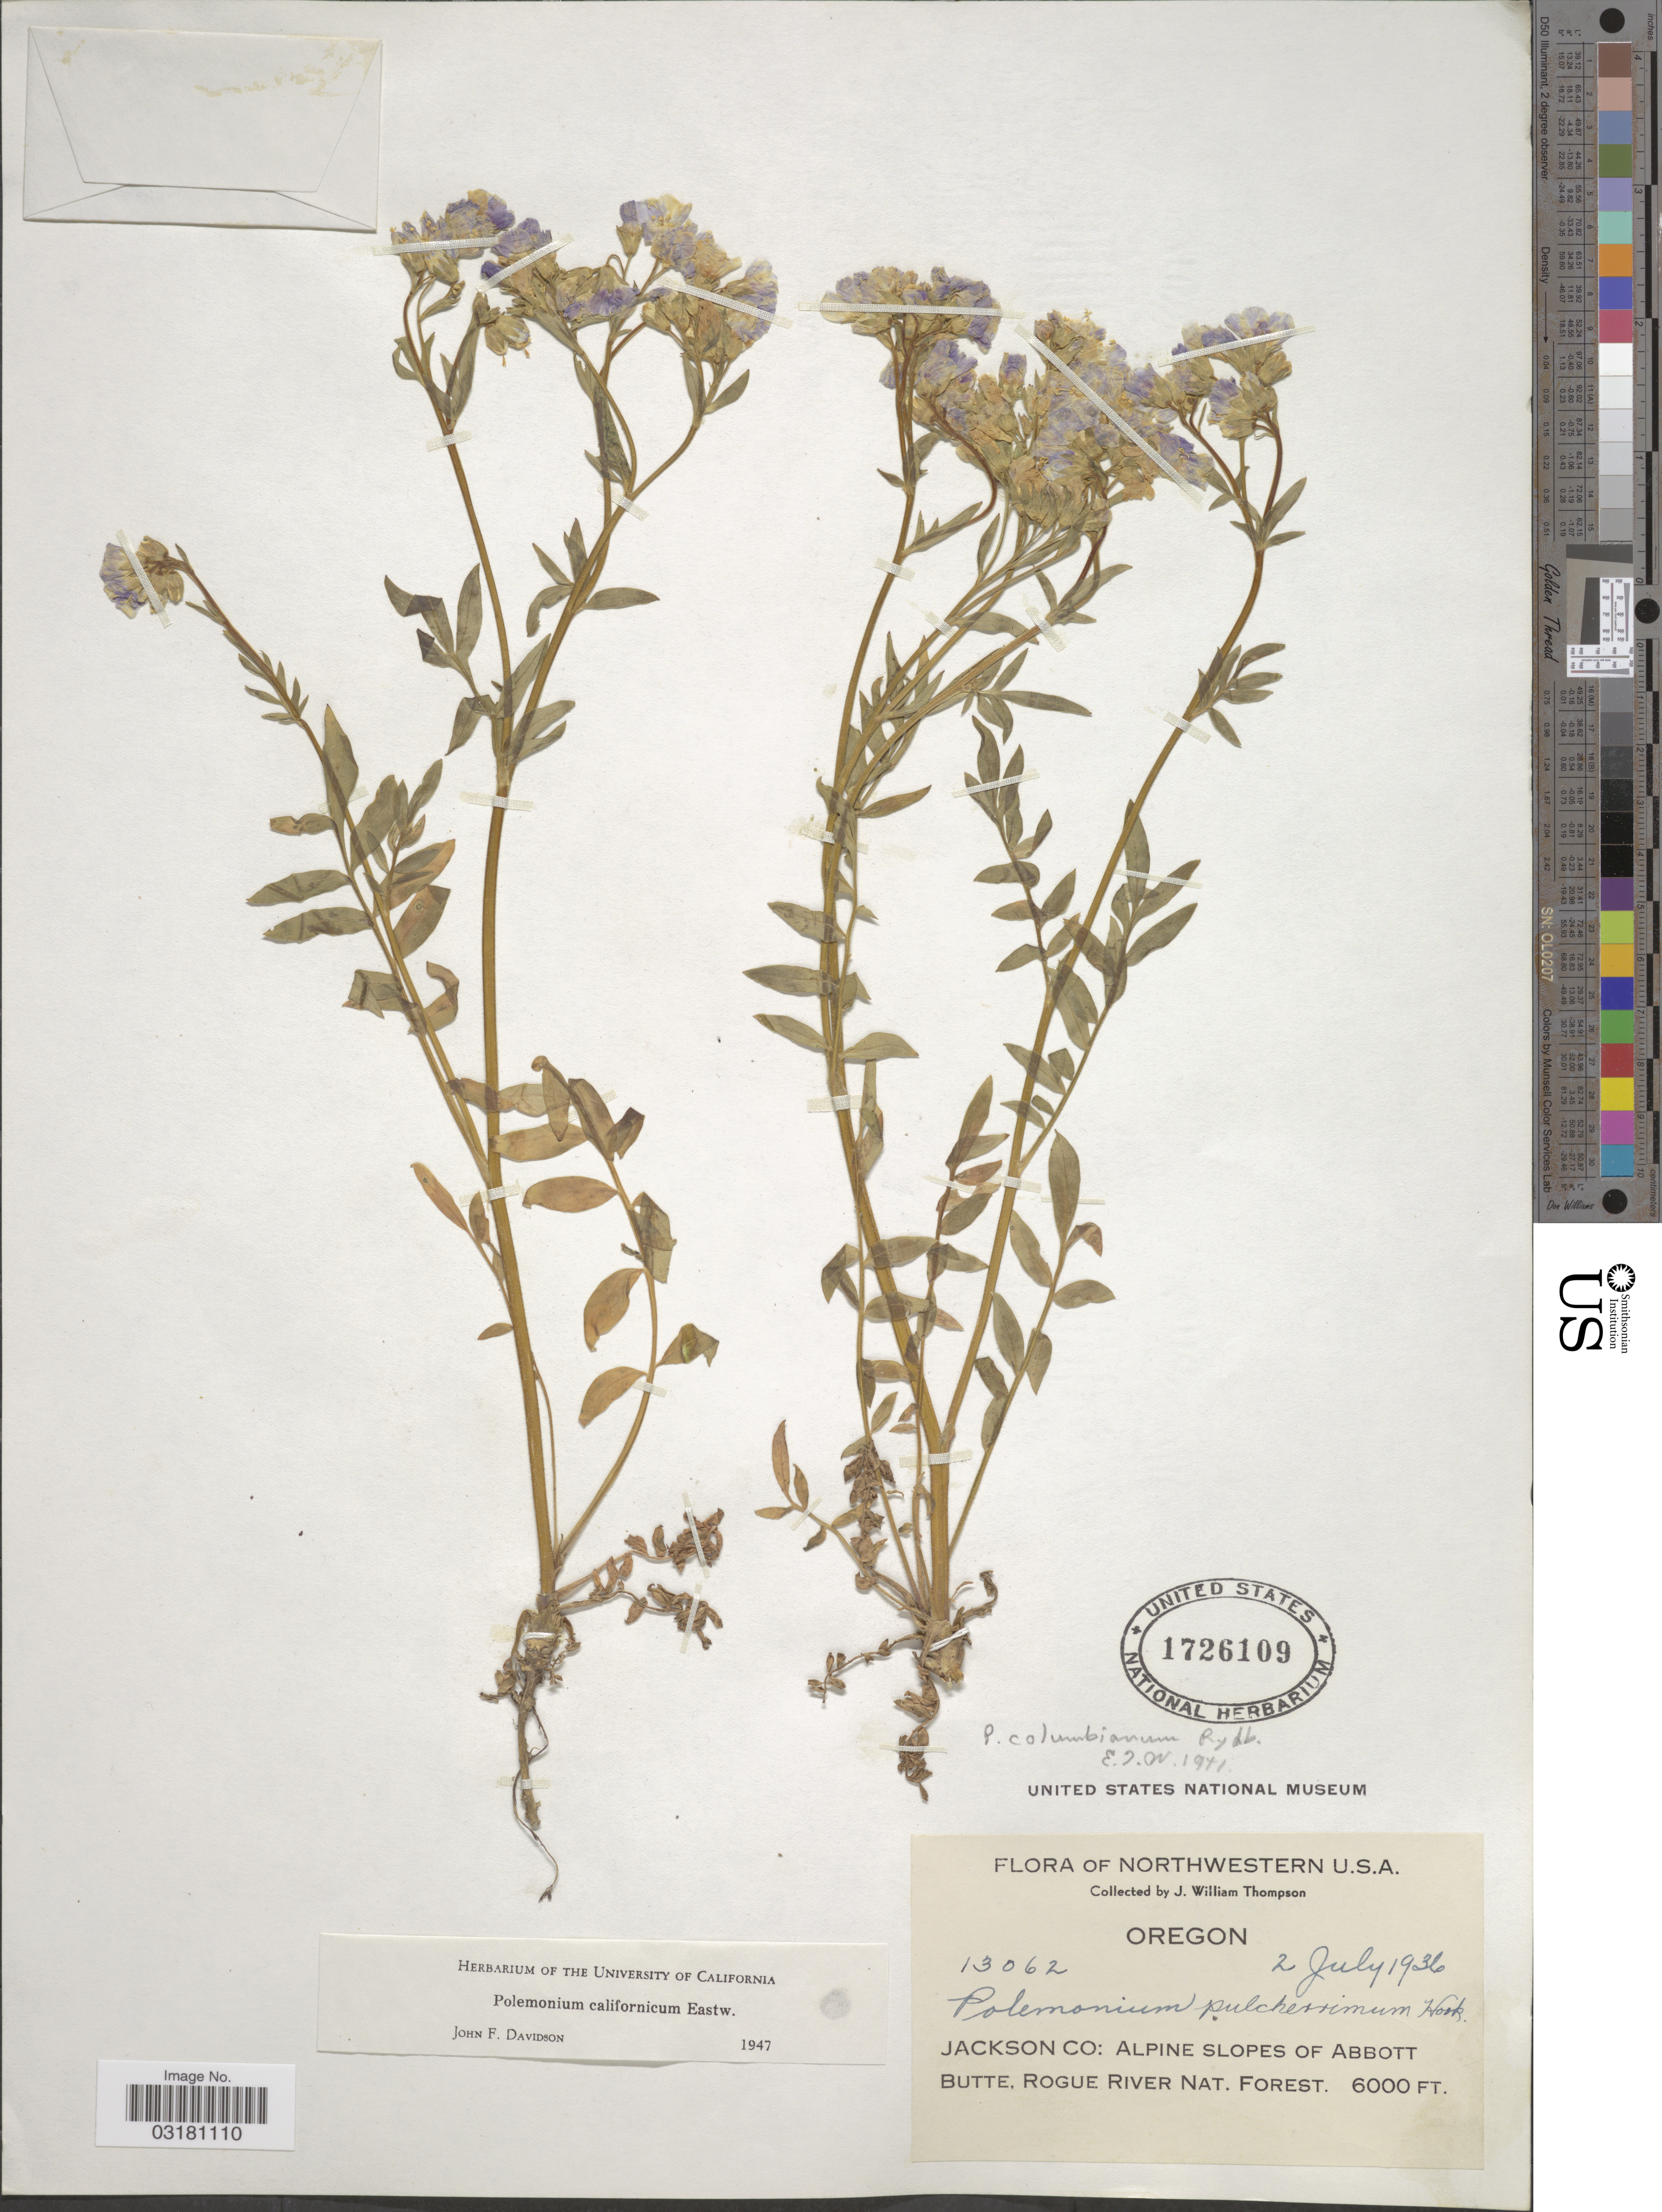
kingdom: Plantae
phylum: Tracheophyta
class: Magnoliopsida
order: Ericales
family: Polemoniaceae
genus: Polemonium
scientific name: Polemonium californicum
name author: Eastw.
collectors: J. W. Thompson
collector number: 13062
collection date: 1936-07-02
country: United States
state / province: Oregon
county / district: Jackson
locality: Northwestern U.S.A. Jackson Co: Alpine slopes of Abbott Butte, Rogue River Nat. Forest.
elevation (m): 1829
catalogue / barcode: US 1726109